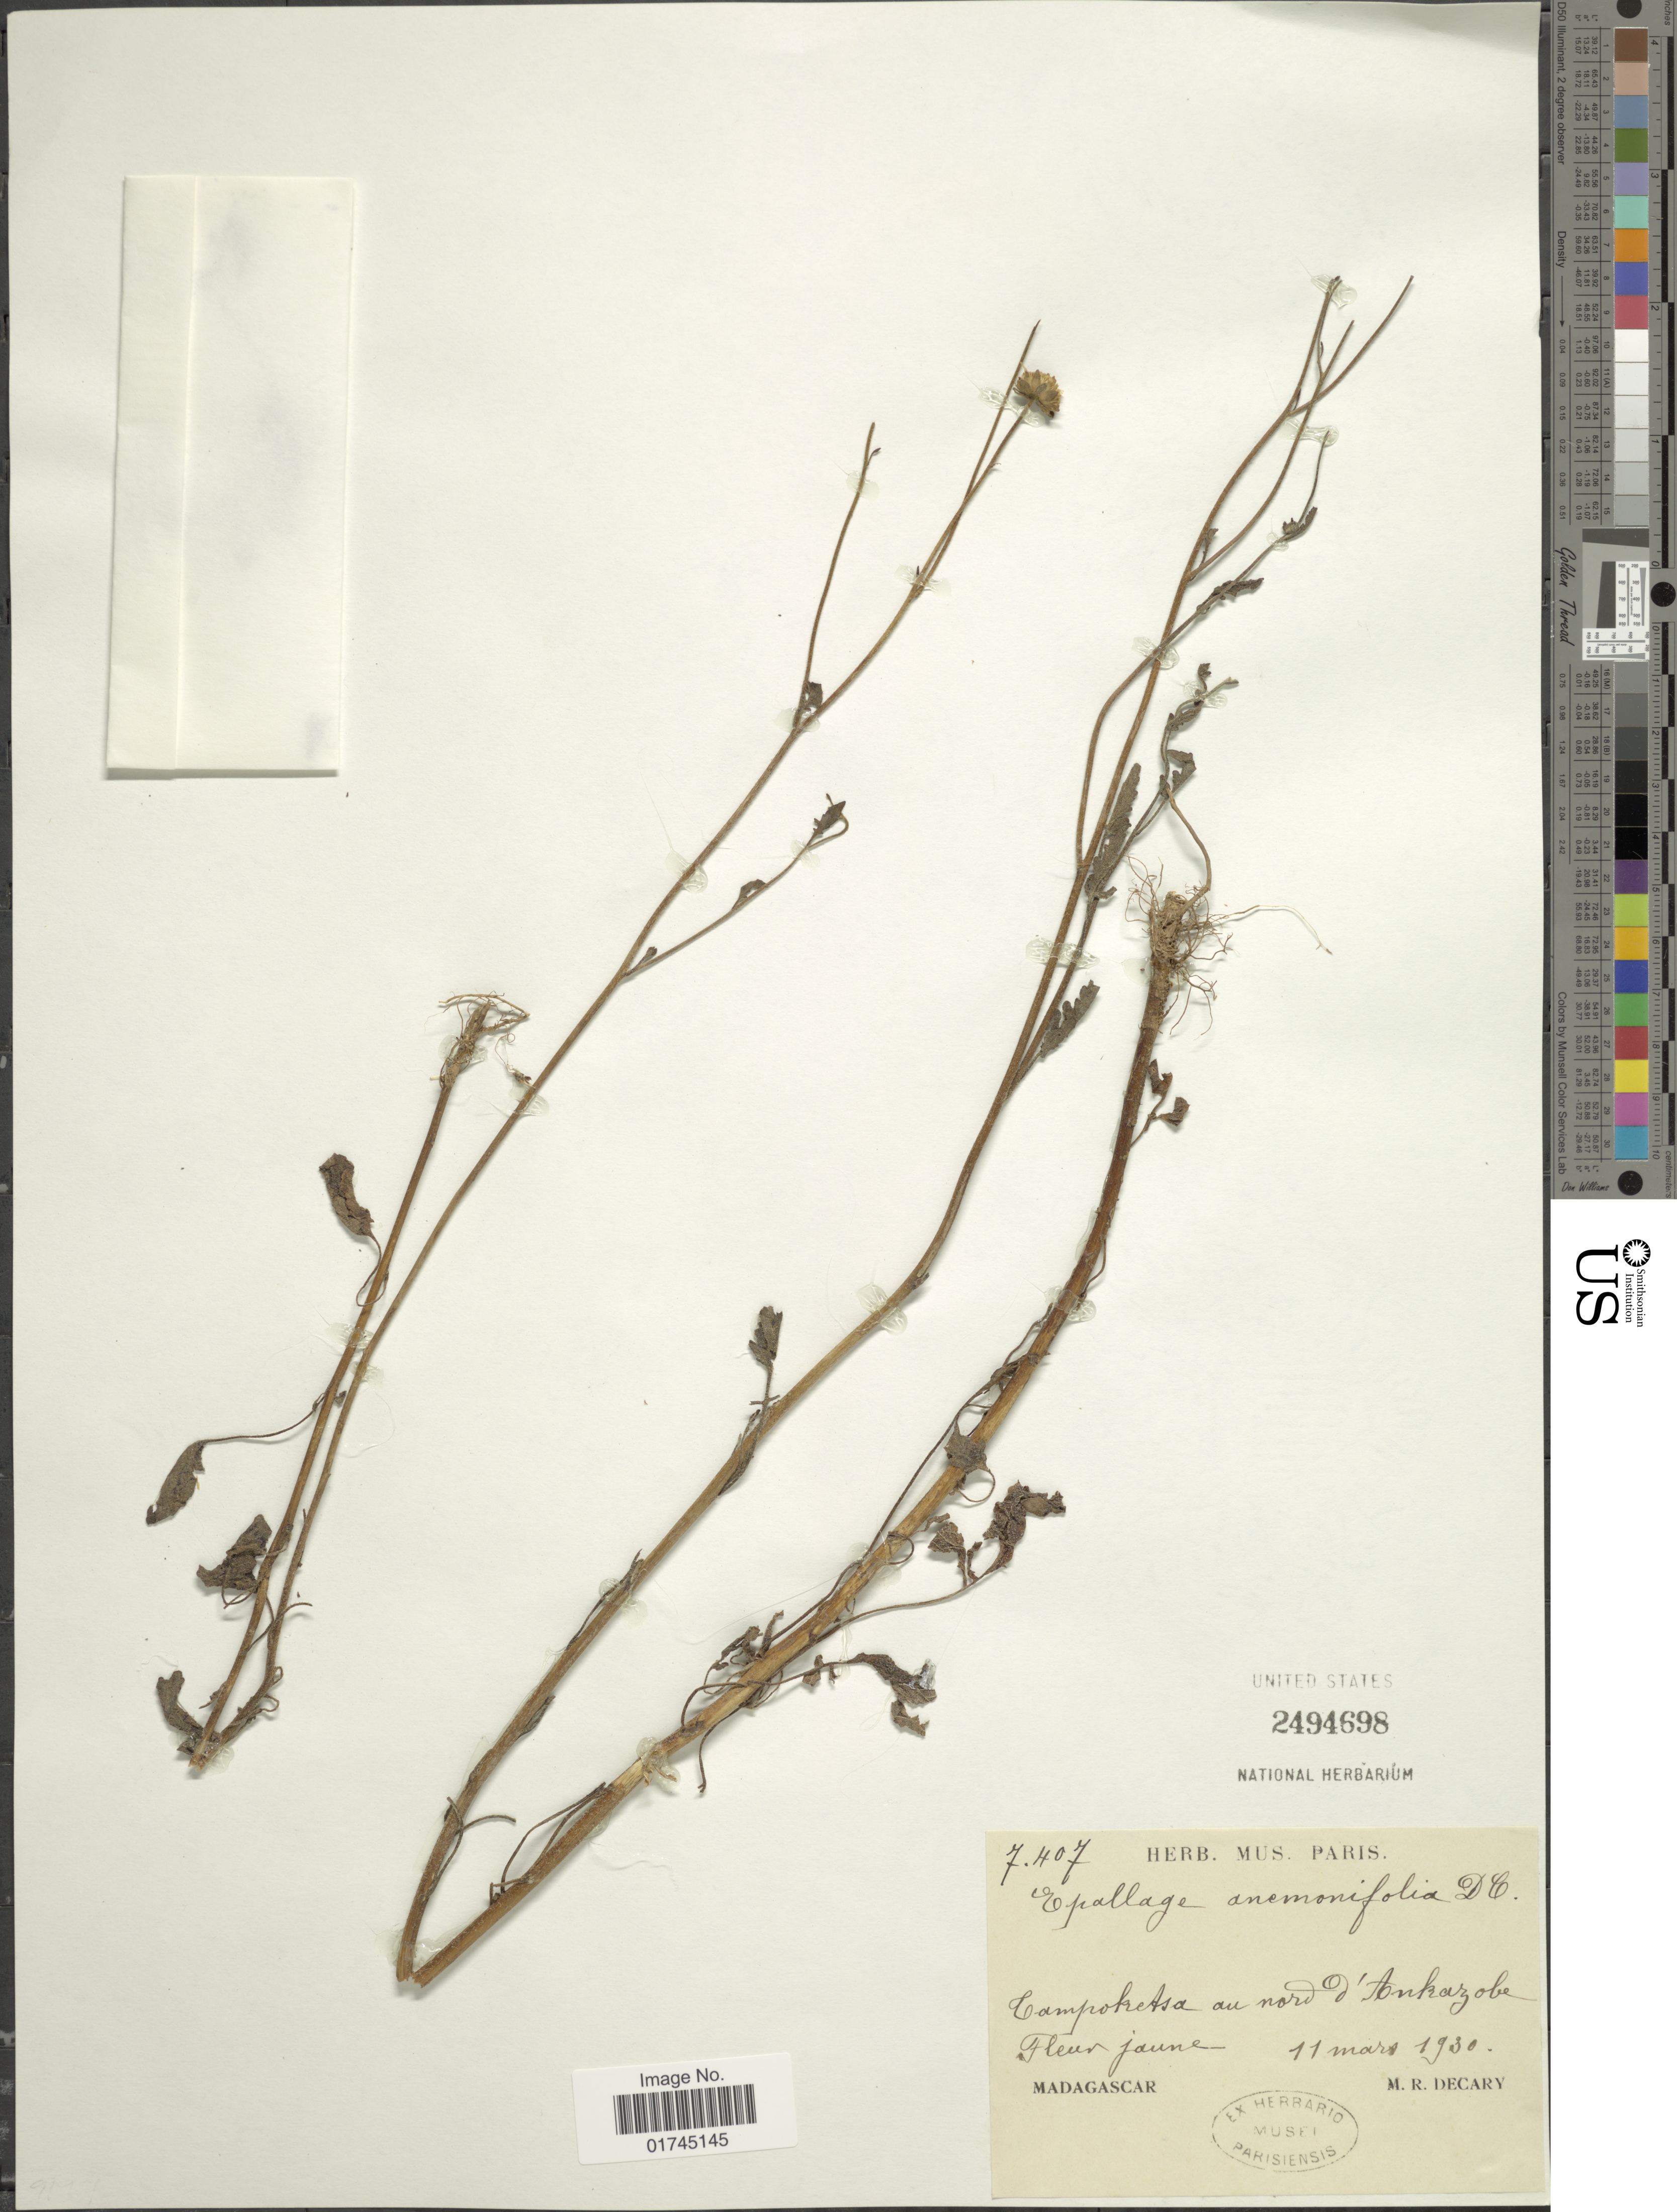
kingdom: Plantae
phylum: Tracheophyta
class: Magnoliopsida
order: Asterales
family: Asteraceae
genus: Anisopappus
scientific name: Anisopappus anemonifolius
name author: (DC.) G. Taylor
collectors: R. Decary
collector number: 7407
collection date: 1930-03-11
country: Madagascar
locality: Campoketsa au nord d'Ankarzobe, jaune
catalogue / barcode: US 2494698